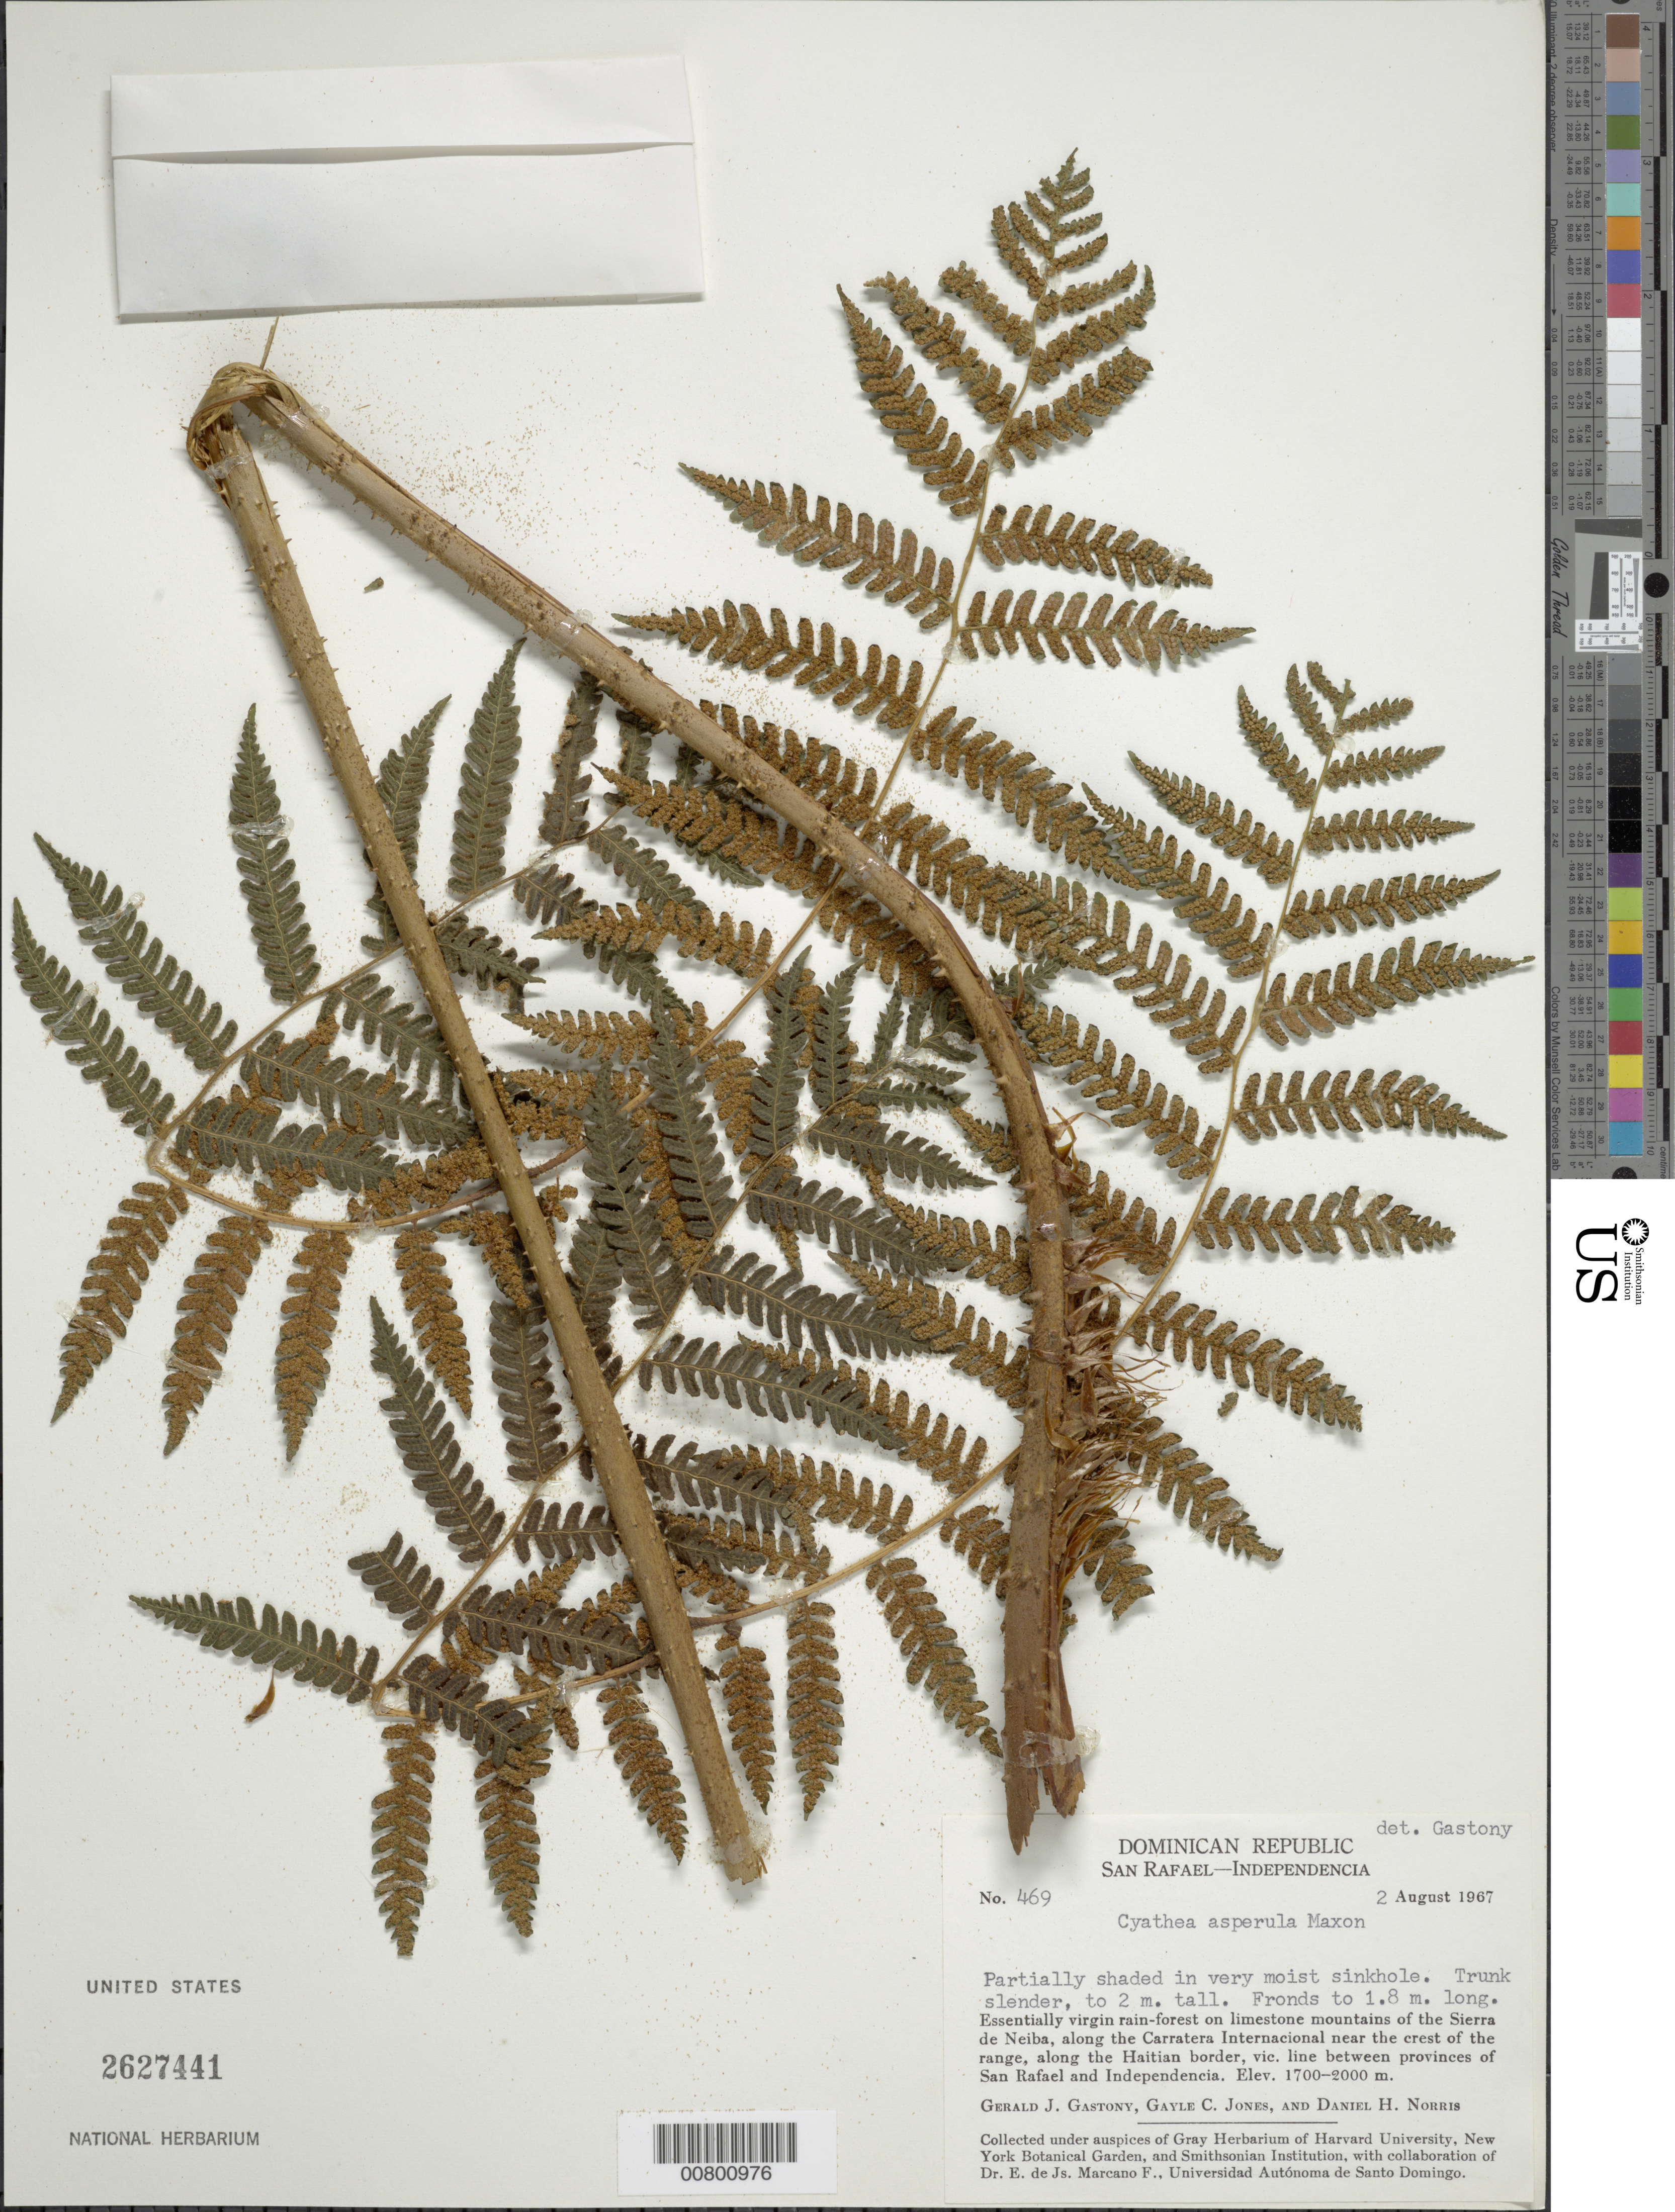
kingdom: Plantae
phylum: Tracheophyta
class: Polypodiopsida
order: Cyatheales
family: Cyatheaceae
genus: Cyathea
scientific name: Cyathea furfuracea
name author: Christ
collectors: G. Gastony, G. C. Jones & D. H. Norris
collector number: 469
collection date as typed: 02 Aug 1967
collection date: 1967-08-02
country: Dominican Republic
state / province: Independencia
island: Hispaniola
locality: San Rafael-Independencia Provinces; Sierra de Neiba, along Carratera Internacional, along Haitian border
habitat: Essentially virgin rainforest on limestone mountains; partially shaded in very moist sinkhole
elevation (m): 1700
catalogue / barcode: US 2627441